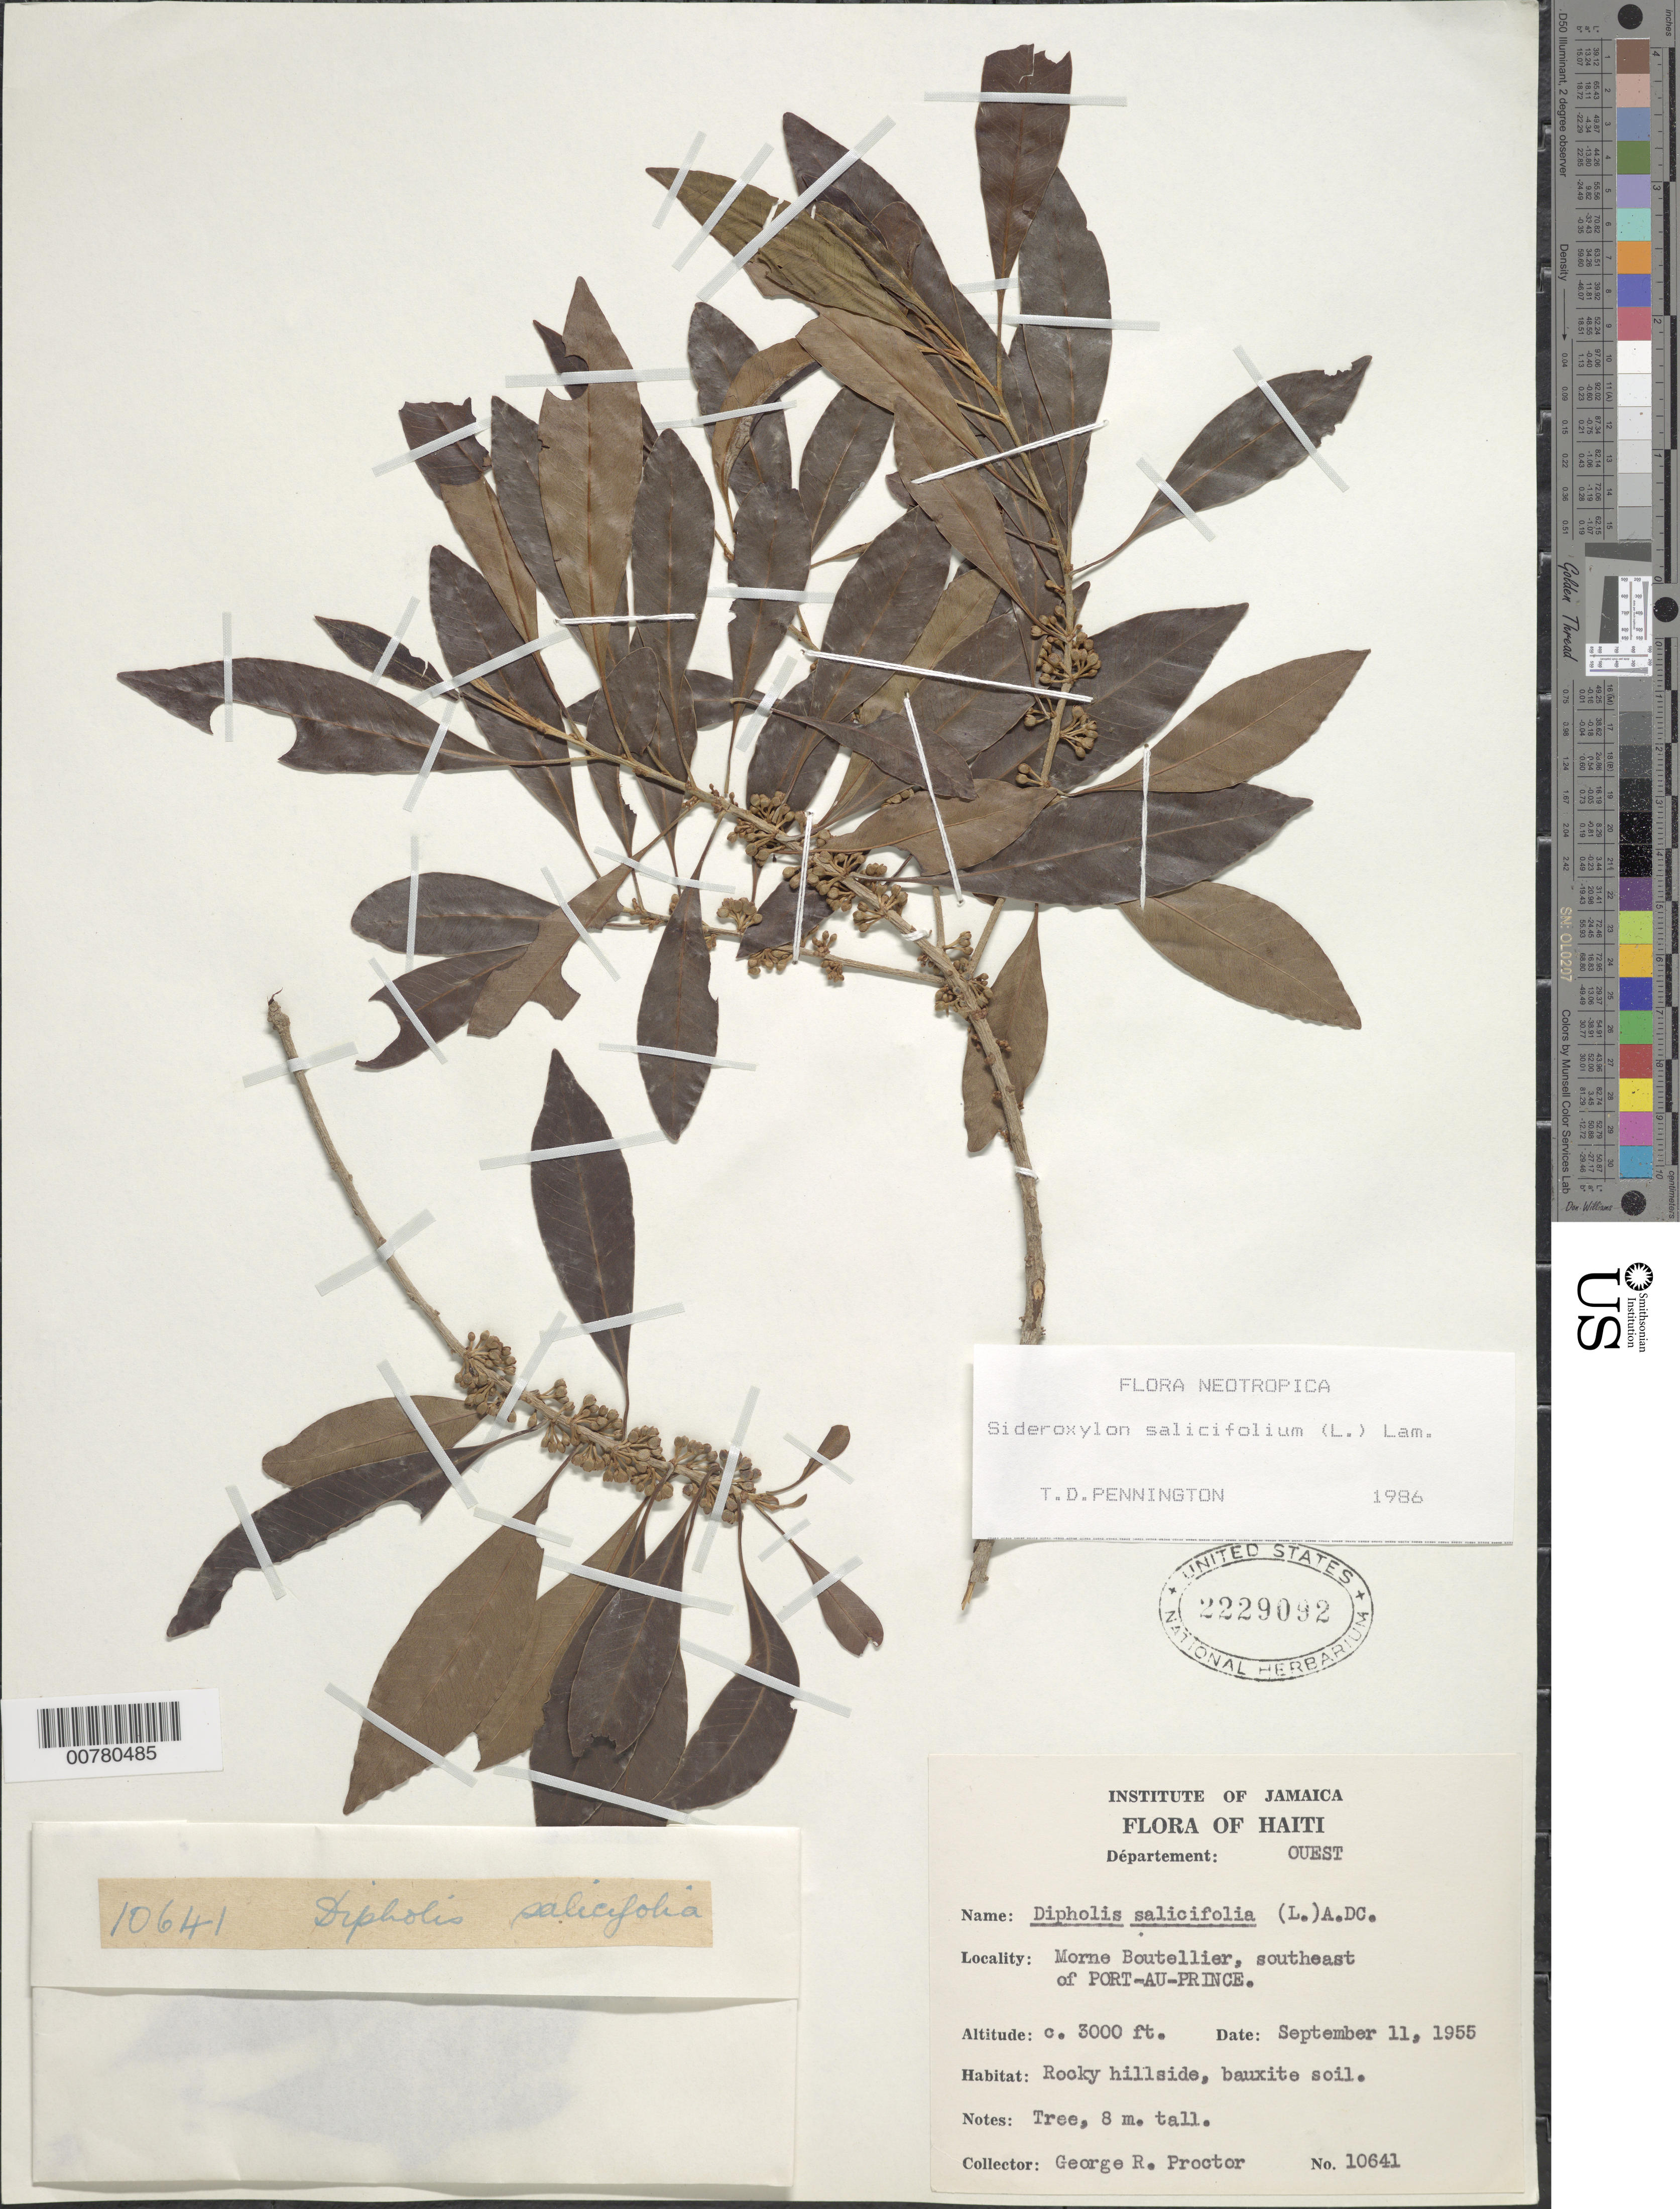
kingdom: Plantae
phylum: Tracheophyta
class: Magnoliopsida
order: Ericales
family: Sapotaceae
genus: Sideroxylon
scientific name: Sideroxylon salicifolium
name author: (L.) Lam.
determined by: Pennington, T. D., (K)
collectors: G. R. Proctor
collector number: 10641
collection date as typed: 11 Sep 1955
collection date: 1955-09-11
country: Haiti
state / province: Ouest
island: Hispaniola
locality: Morne Boutellier, southeast of Port-au-Prince.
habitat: Rocky hillside, bauxite soil.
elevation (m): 914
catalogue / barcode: US 2229092